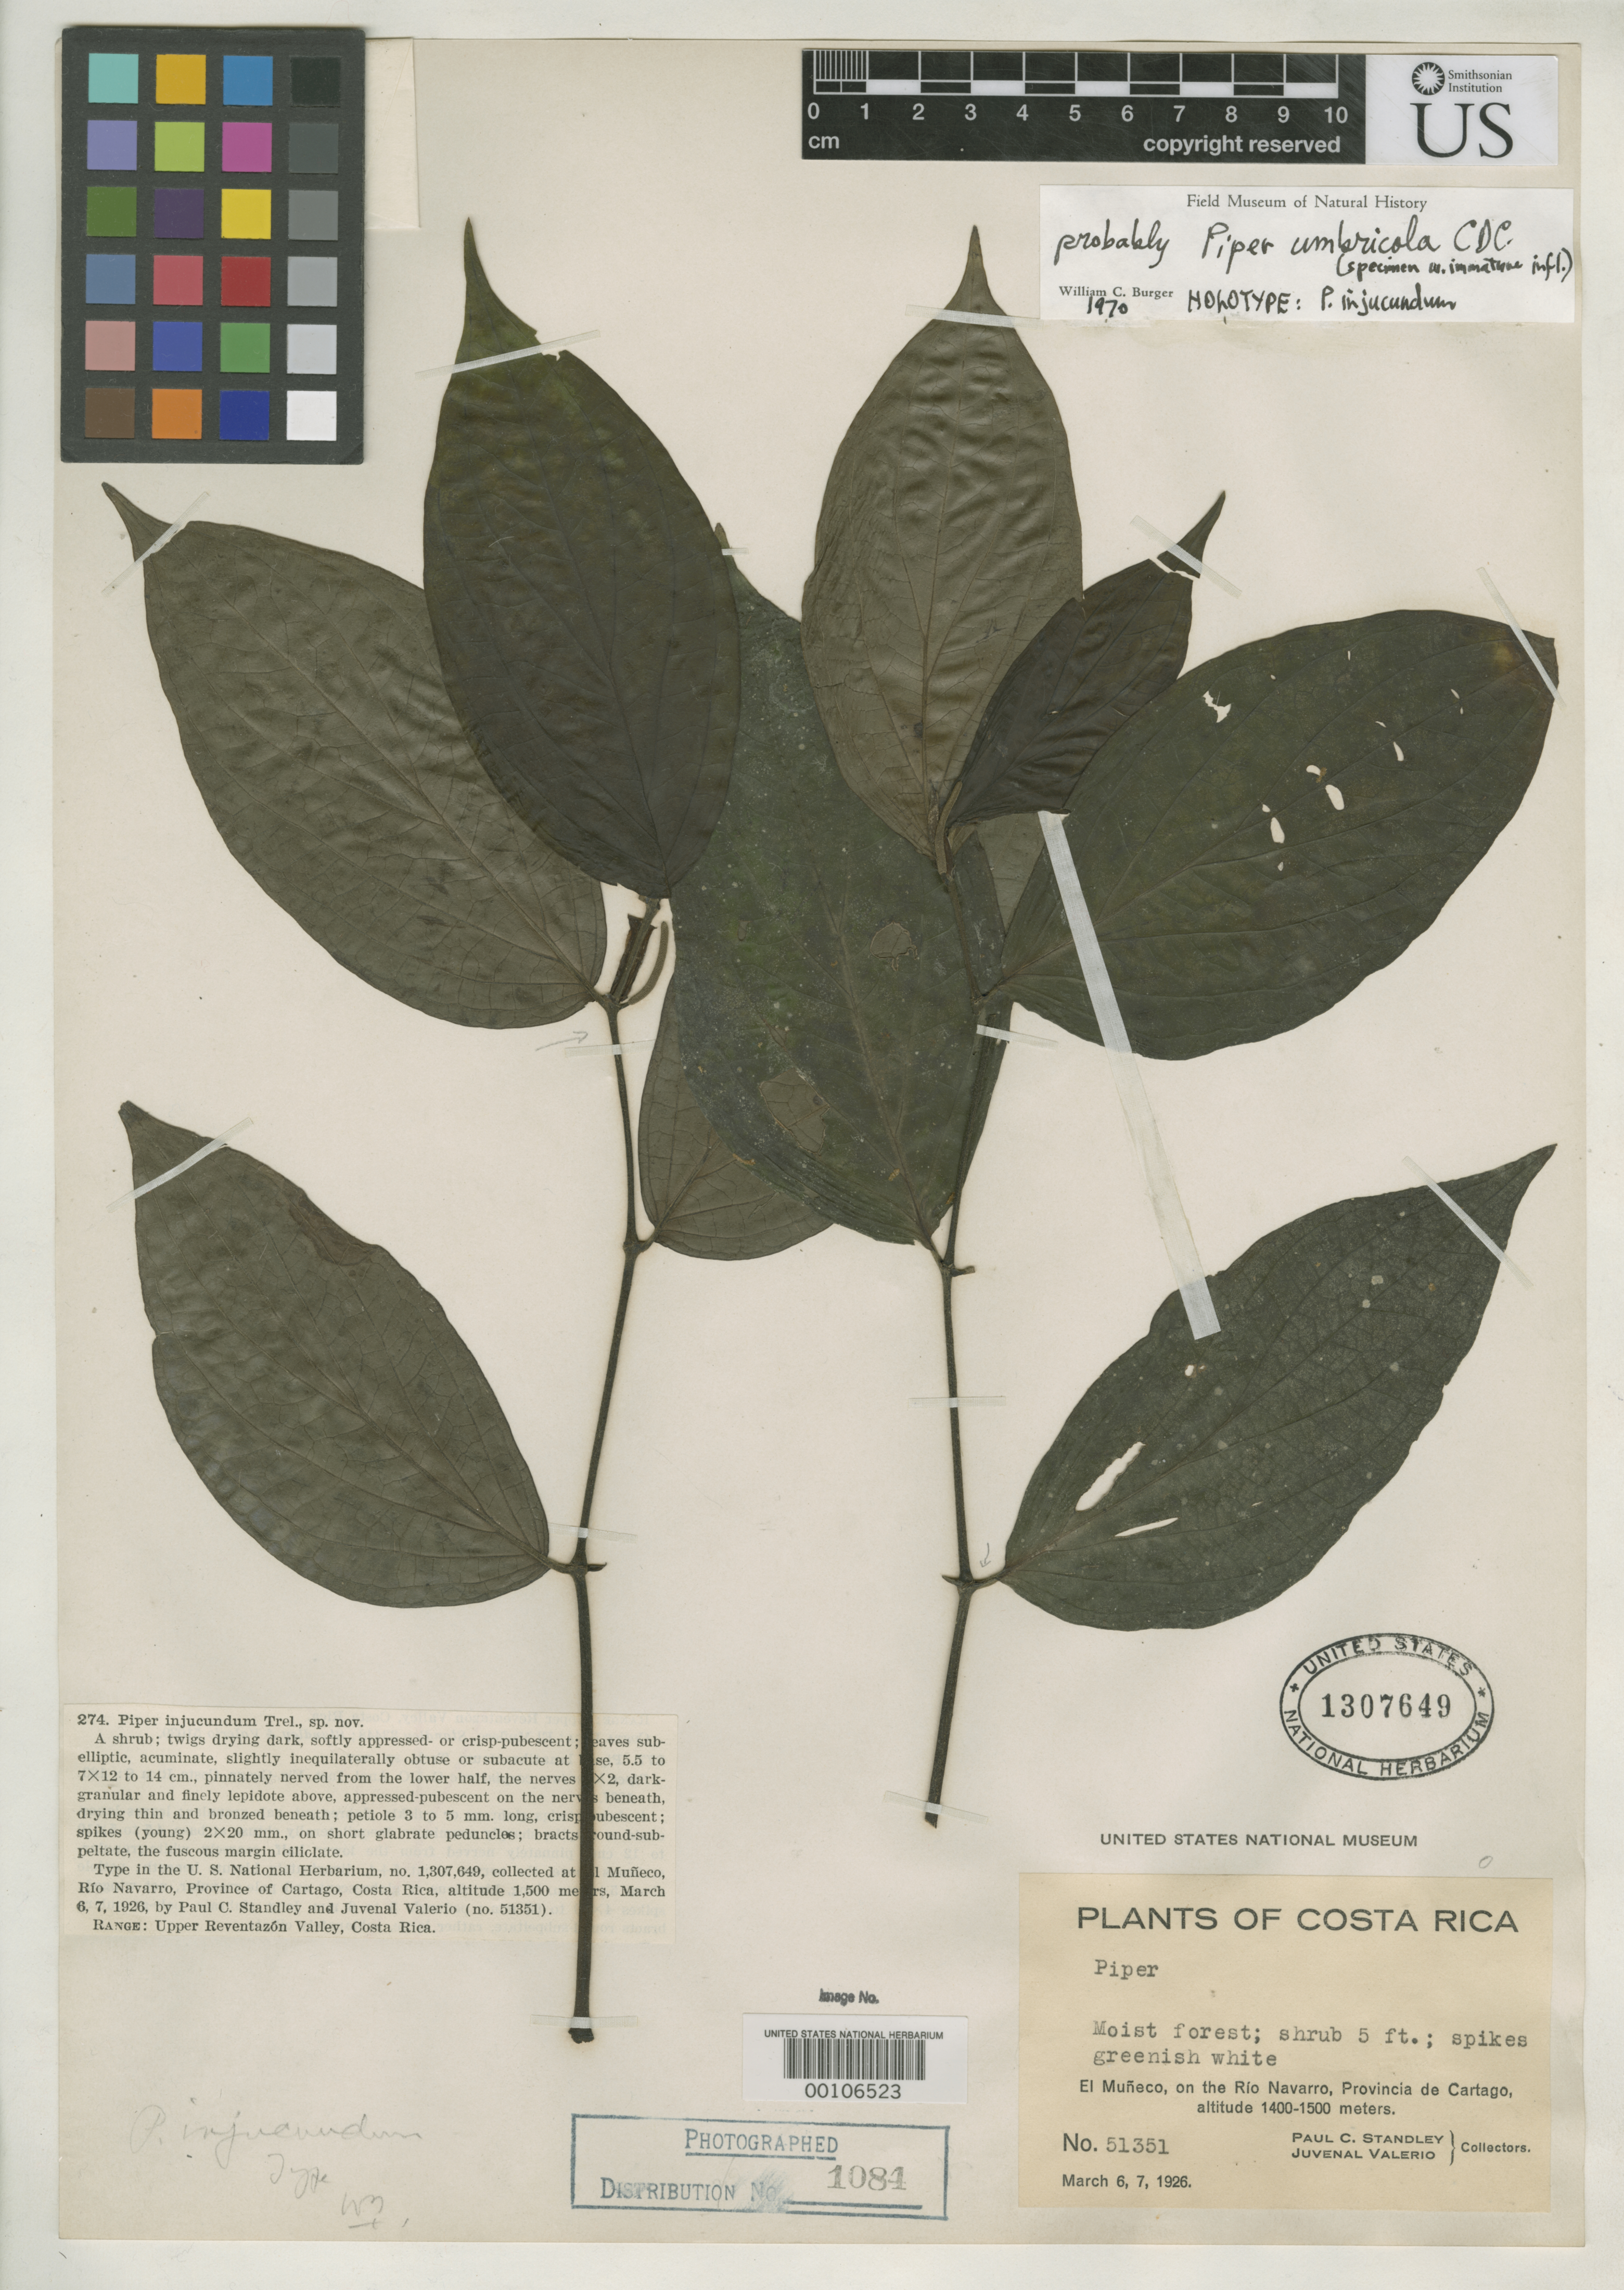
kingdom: Plantae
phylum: Tracheophyta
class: Magnoliopsida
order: Piperales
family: Piperaceae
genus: Piper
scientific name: Piper injucundum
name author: Trel.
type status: Holotype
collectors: P. C. Standley & J. Valerio R.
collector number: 51351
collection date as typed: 06 Mar 1926 to 07 Mar 1926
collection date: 1926-03-06/1926-03-07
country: Costa Rica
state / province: Cartago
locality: El Muneco, on Rio Navarro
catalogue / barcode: US 1307649